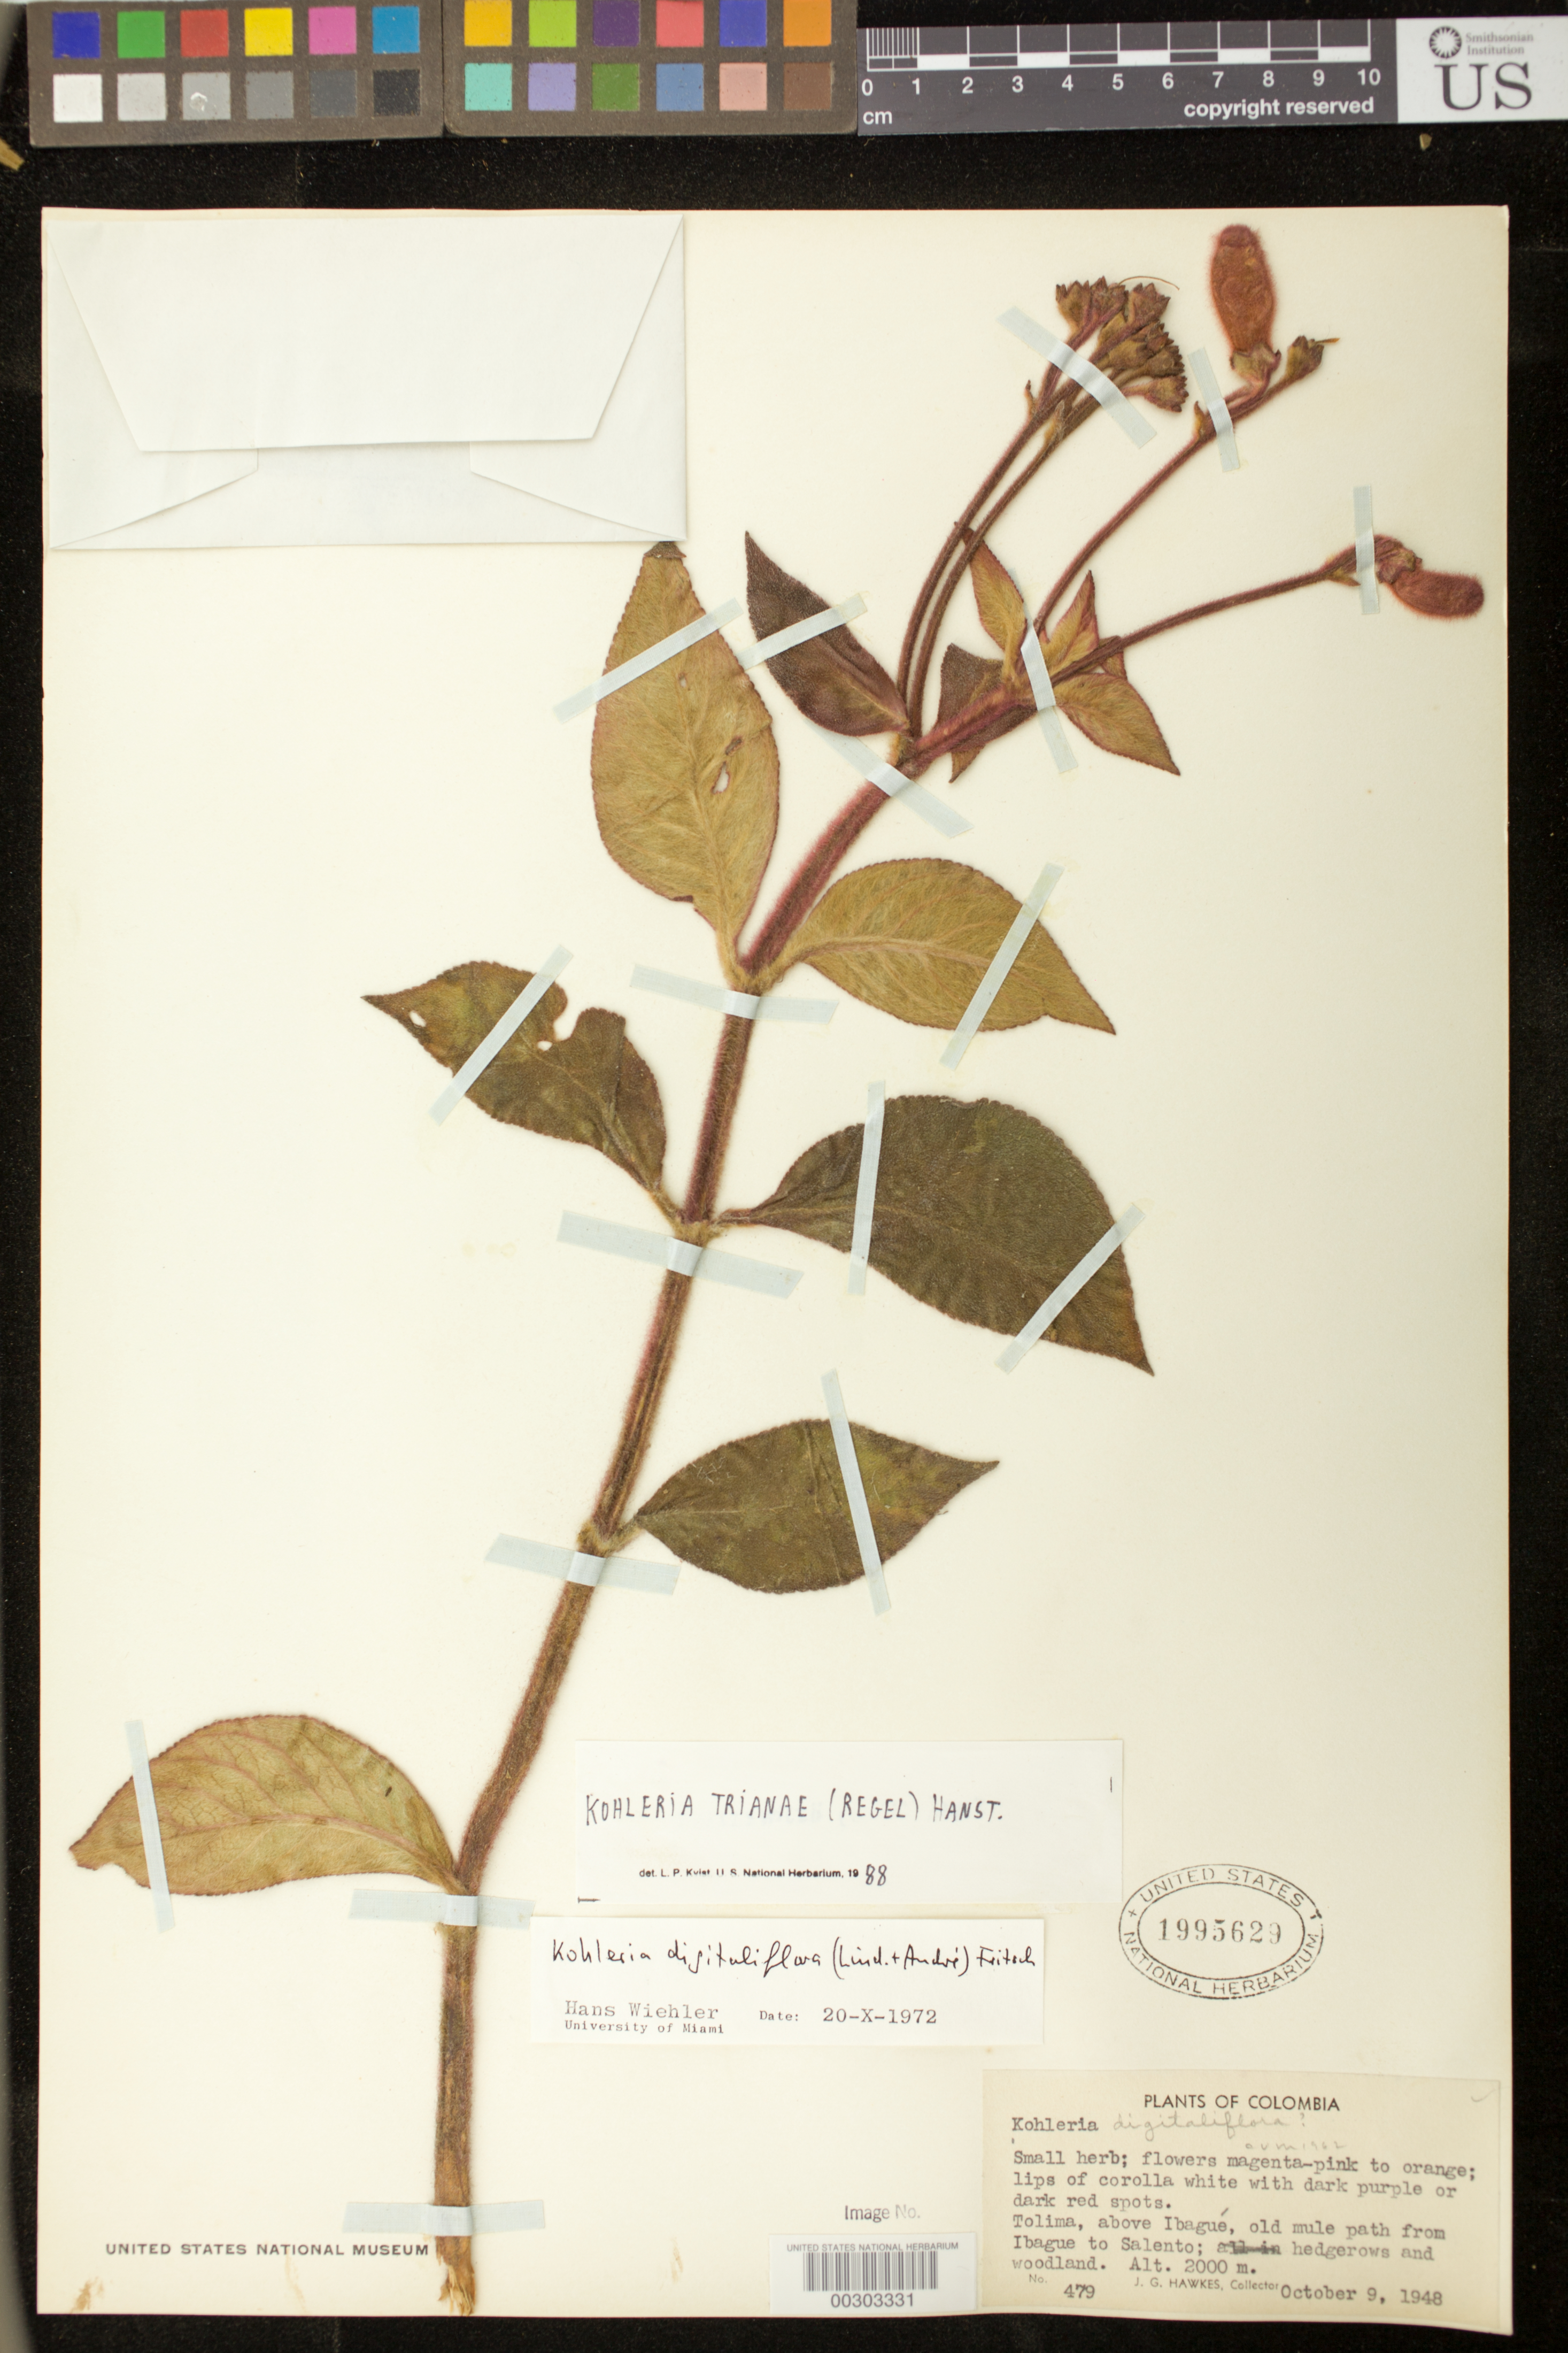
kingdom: Plantae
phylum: Tracheophyta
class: Magnoliopsida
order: Lamiales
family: Gesneriaceae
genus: Kohleria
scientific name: Kohleria trianae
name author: (Regel) Hanst.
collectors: J. Hawkes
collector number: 479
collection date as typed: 09 Oct 1948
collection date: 1948-10-09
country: Colombia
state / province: Tolima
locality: Above Ibague, old mule path from Ibague to Salento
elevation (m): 2000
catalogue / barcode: US 1995629